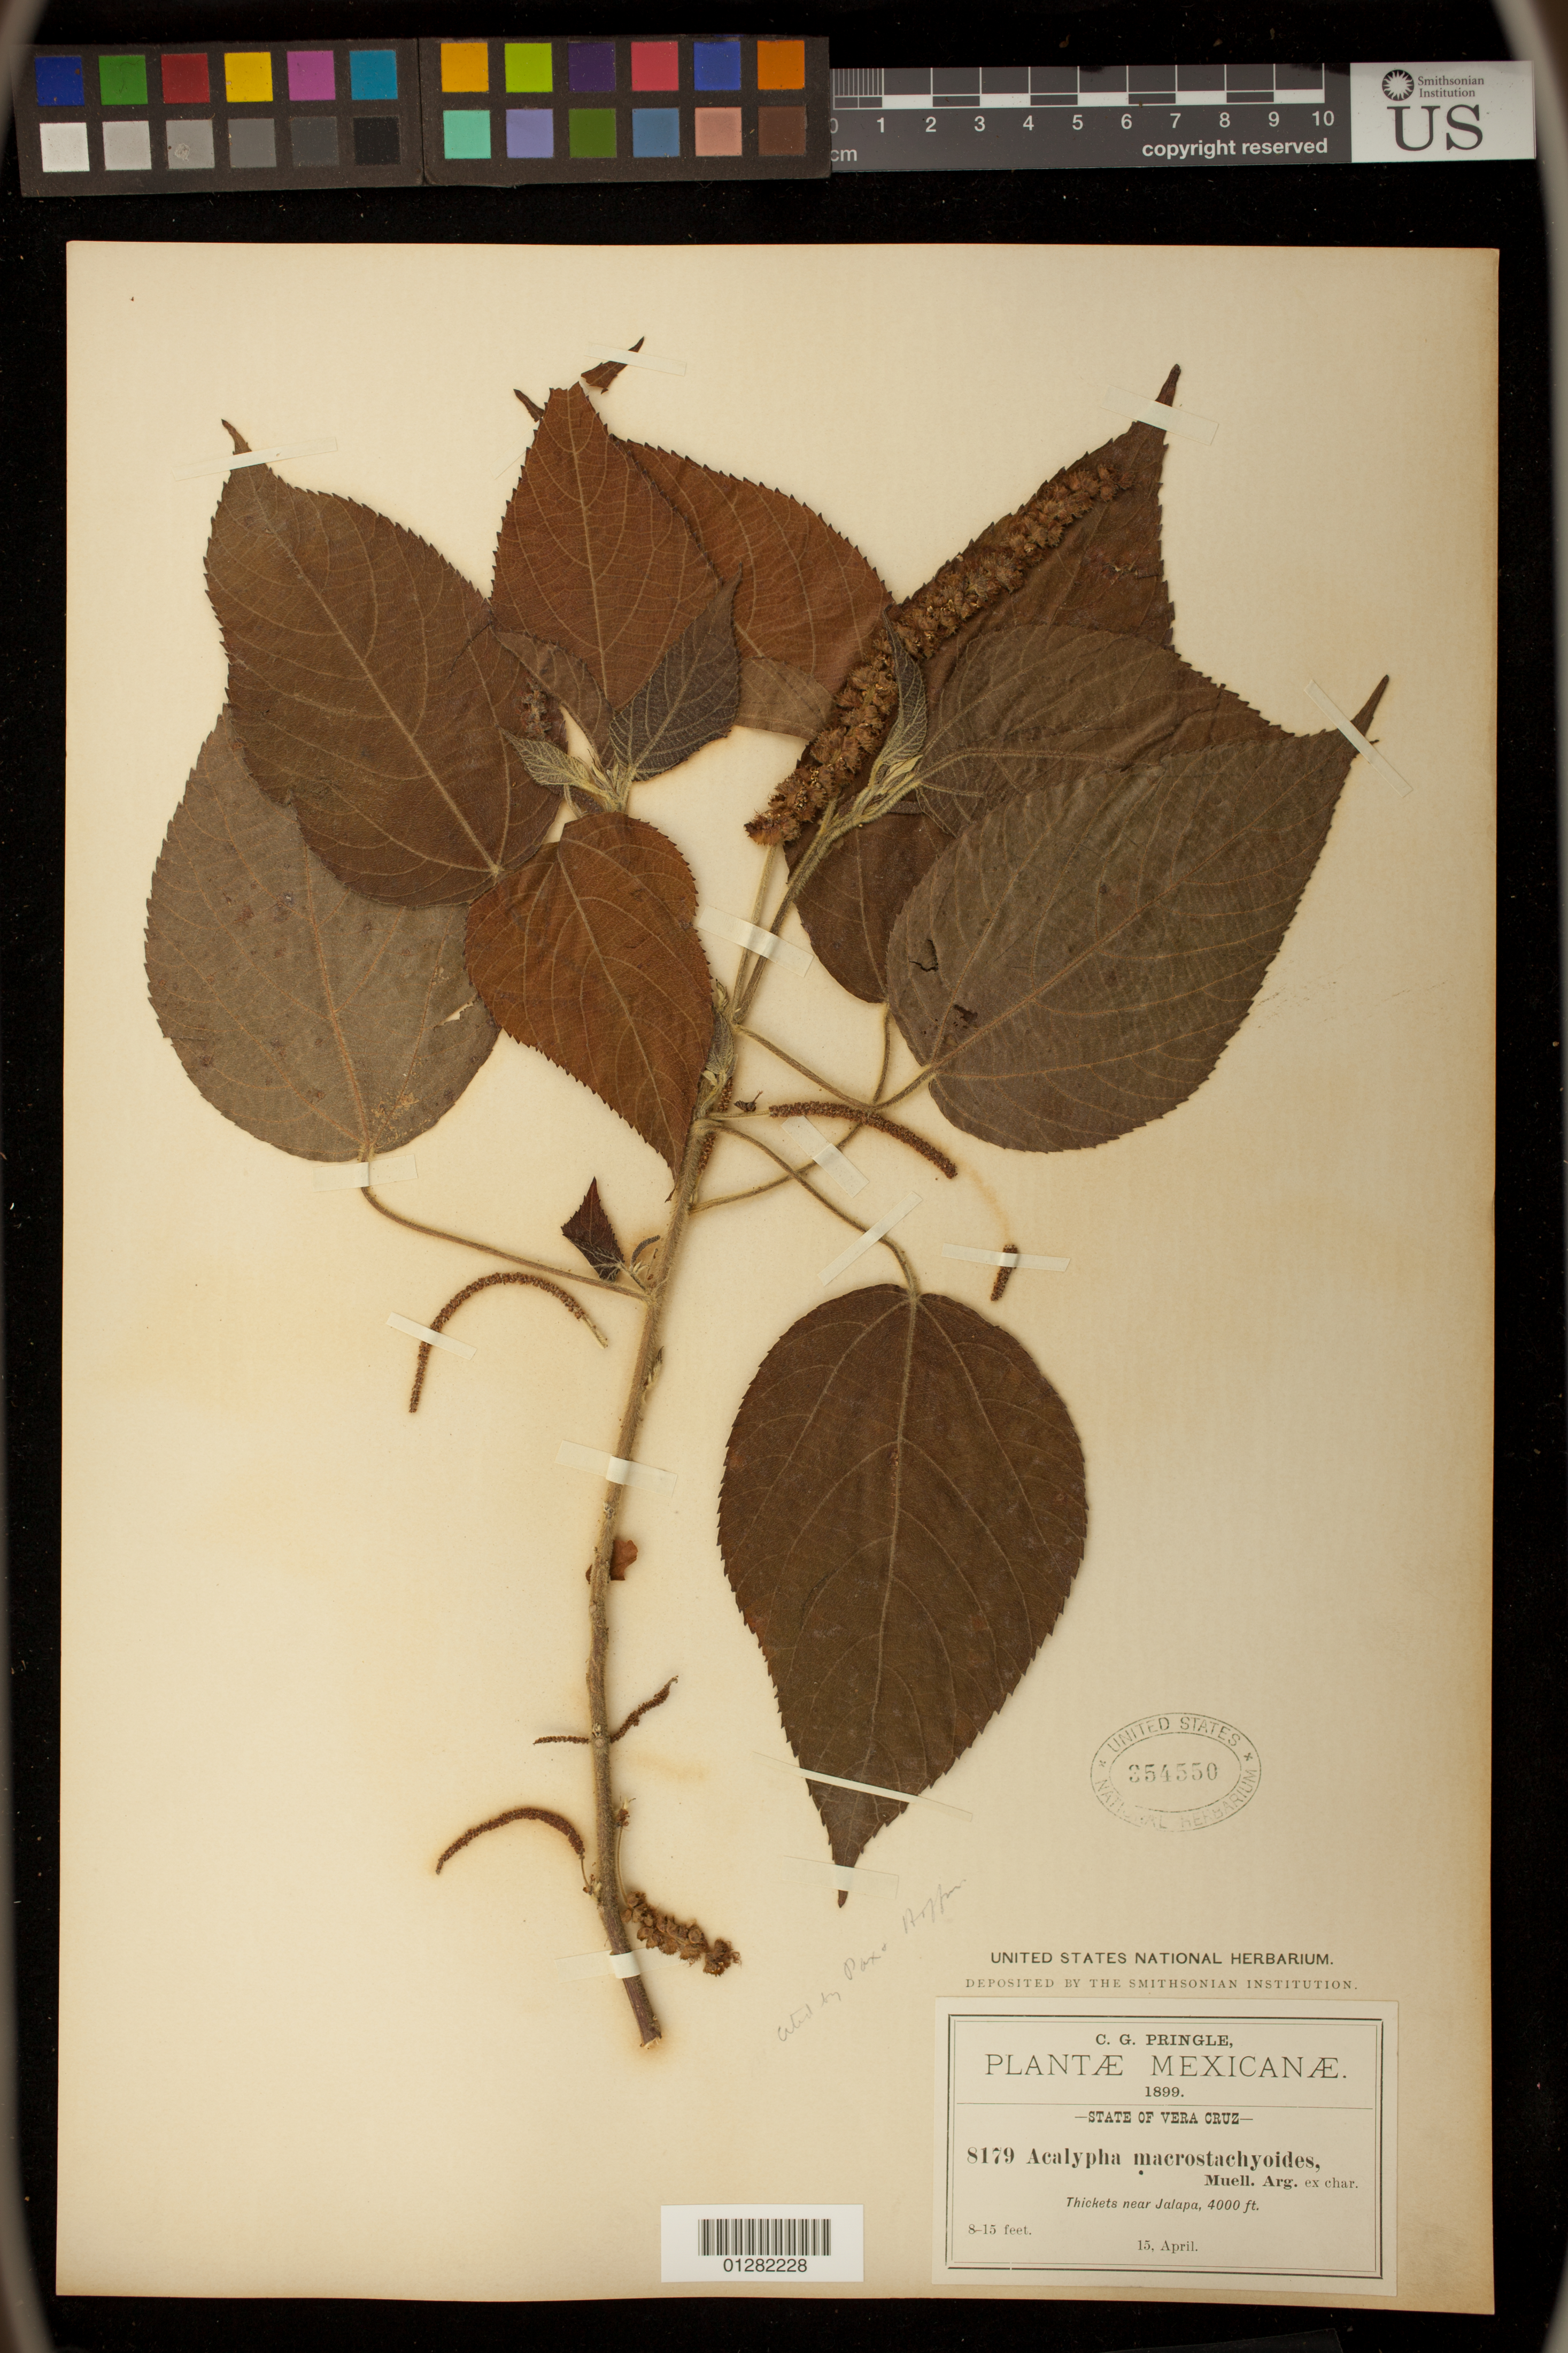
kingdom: Plantae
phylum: Tracheophyta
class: Magnoliopsida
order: Malpighiales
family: Euphorbiaceae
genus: Acalypha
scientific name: Acalypha macrostachyoides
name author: Müll. Arg.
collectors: Liebmann, --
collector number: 8179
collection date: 1899-04-15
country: Mexico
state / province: Veracruz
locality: Jalapa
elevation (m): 1219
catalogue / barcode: US 354550